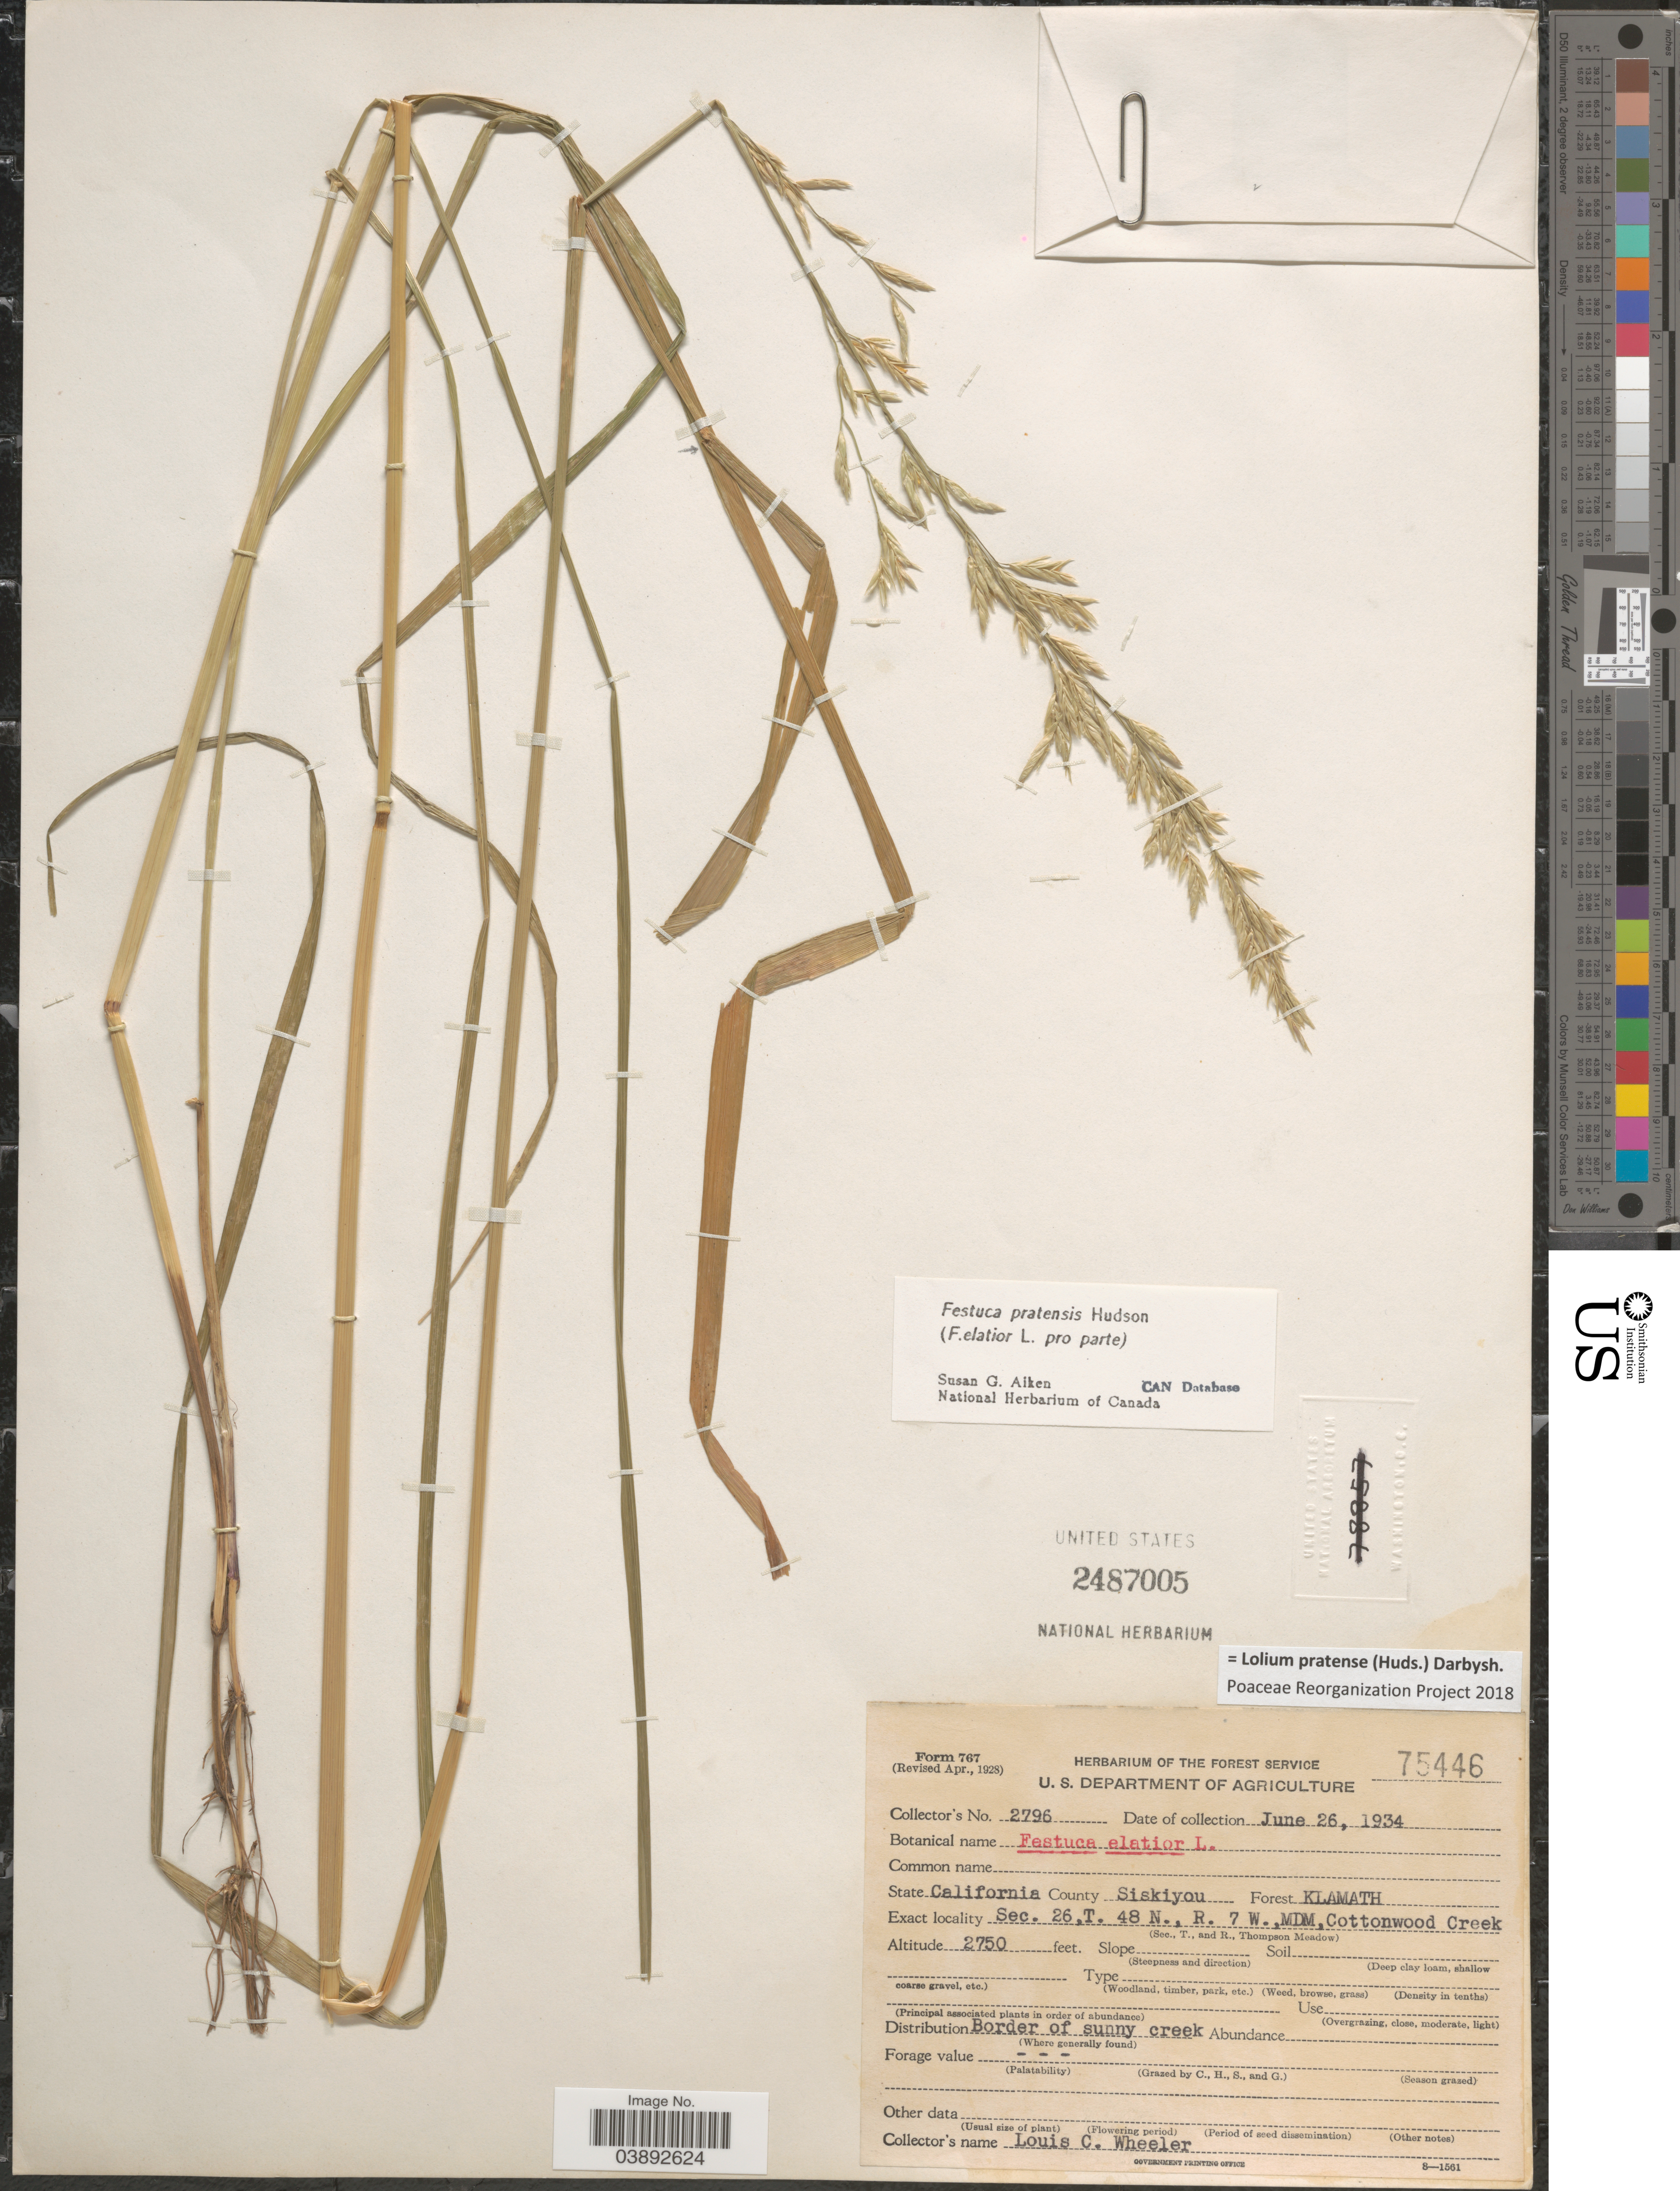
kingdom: Plantae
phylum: Tracheophyta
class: Liliopsida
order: Poales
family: Poaceae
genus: Lolium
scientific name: Lolium pratense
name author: (Huds.) Darbysh.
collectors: L. C. Wheeler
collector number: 2796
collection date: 1934-06-26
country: United States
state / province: California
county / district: Siskiyou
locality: County Siskiyou. Forest Klamath. Sec. 26, T. 48 N., R. 7 W., MDM, Cottonwood Creek.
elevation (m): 838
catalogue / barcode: US 2487005